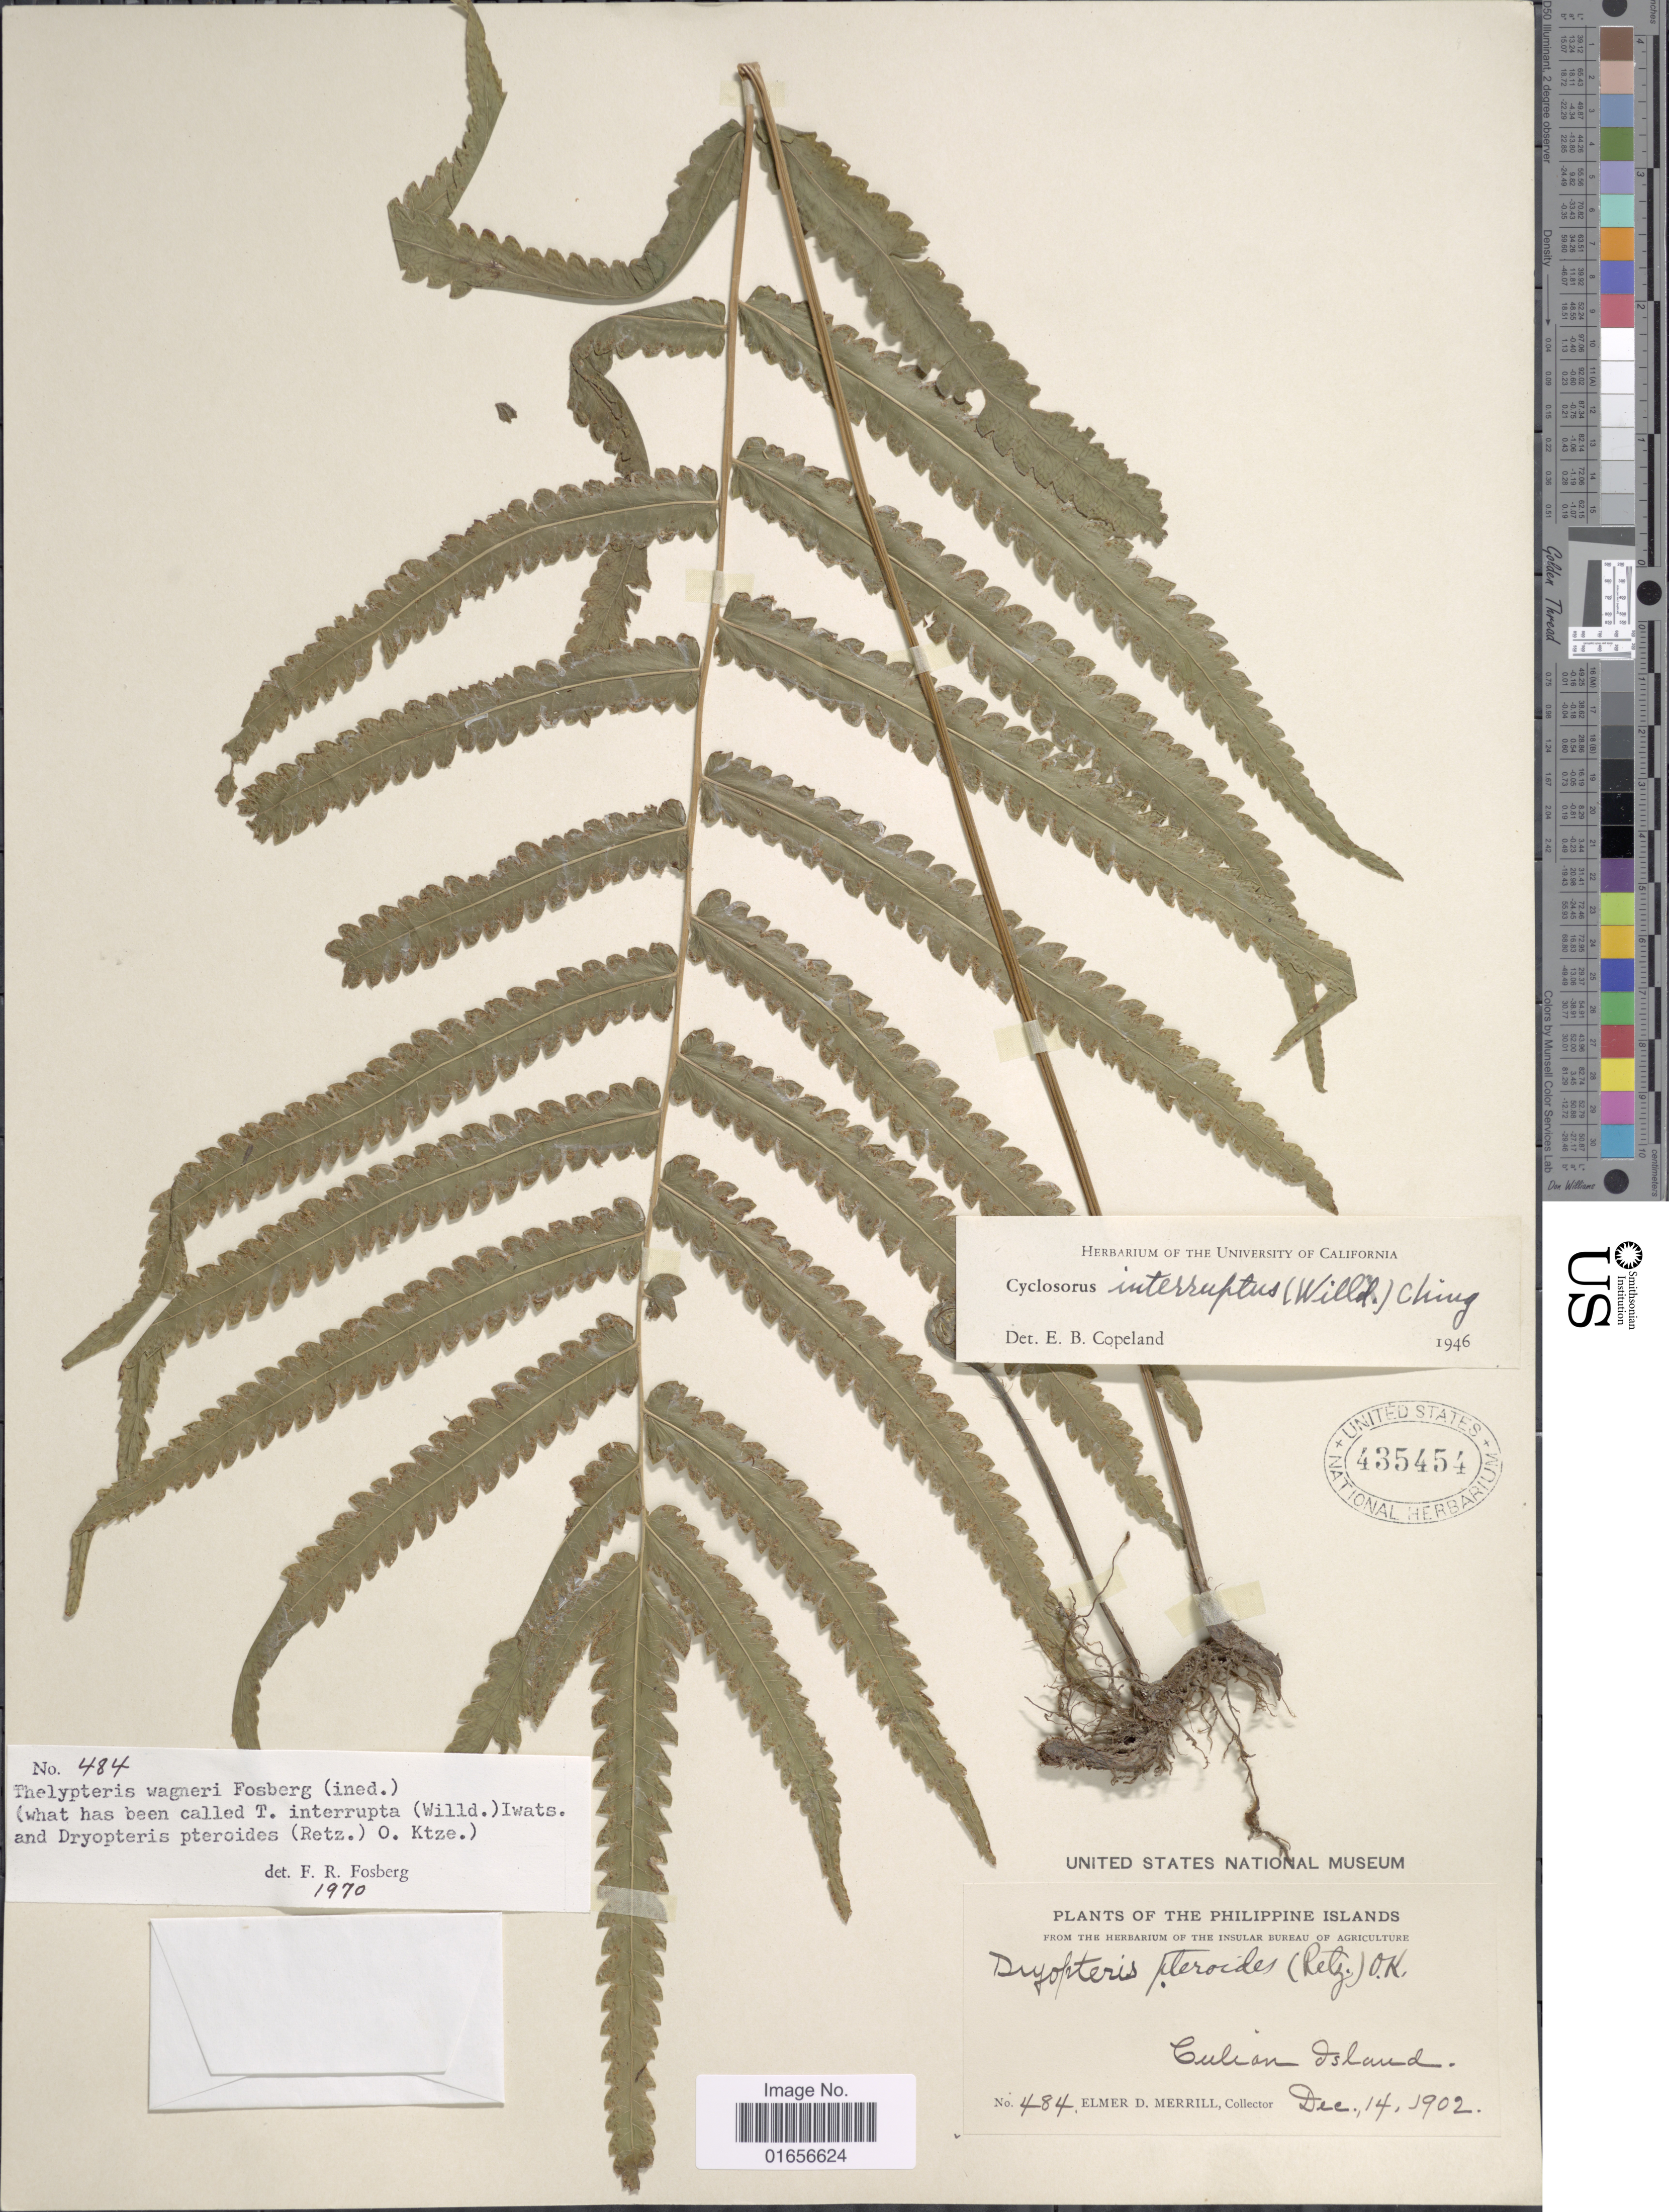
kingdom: Plantae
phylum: Tracheophyta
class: Polypodiopsida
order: Polypodiales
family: Thelypteridaceae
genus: Amphineuron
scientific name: Amphineuron terminans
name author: (J. Sm. ex Hook.) Holttum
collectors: E. D. Merrill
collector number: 484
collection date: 1902-12-14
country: Philippines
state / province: Mimaropa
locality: The Philippines islands, Culion island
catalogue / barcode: US 435454